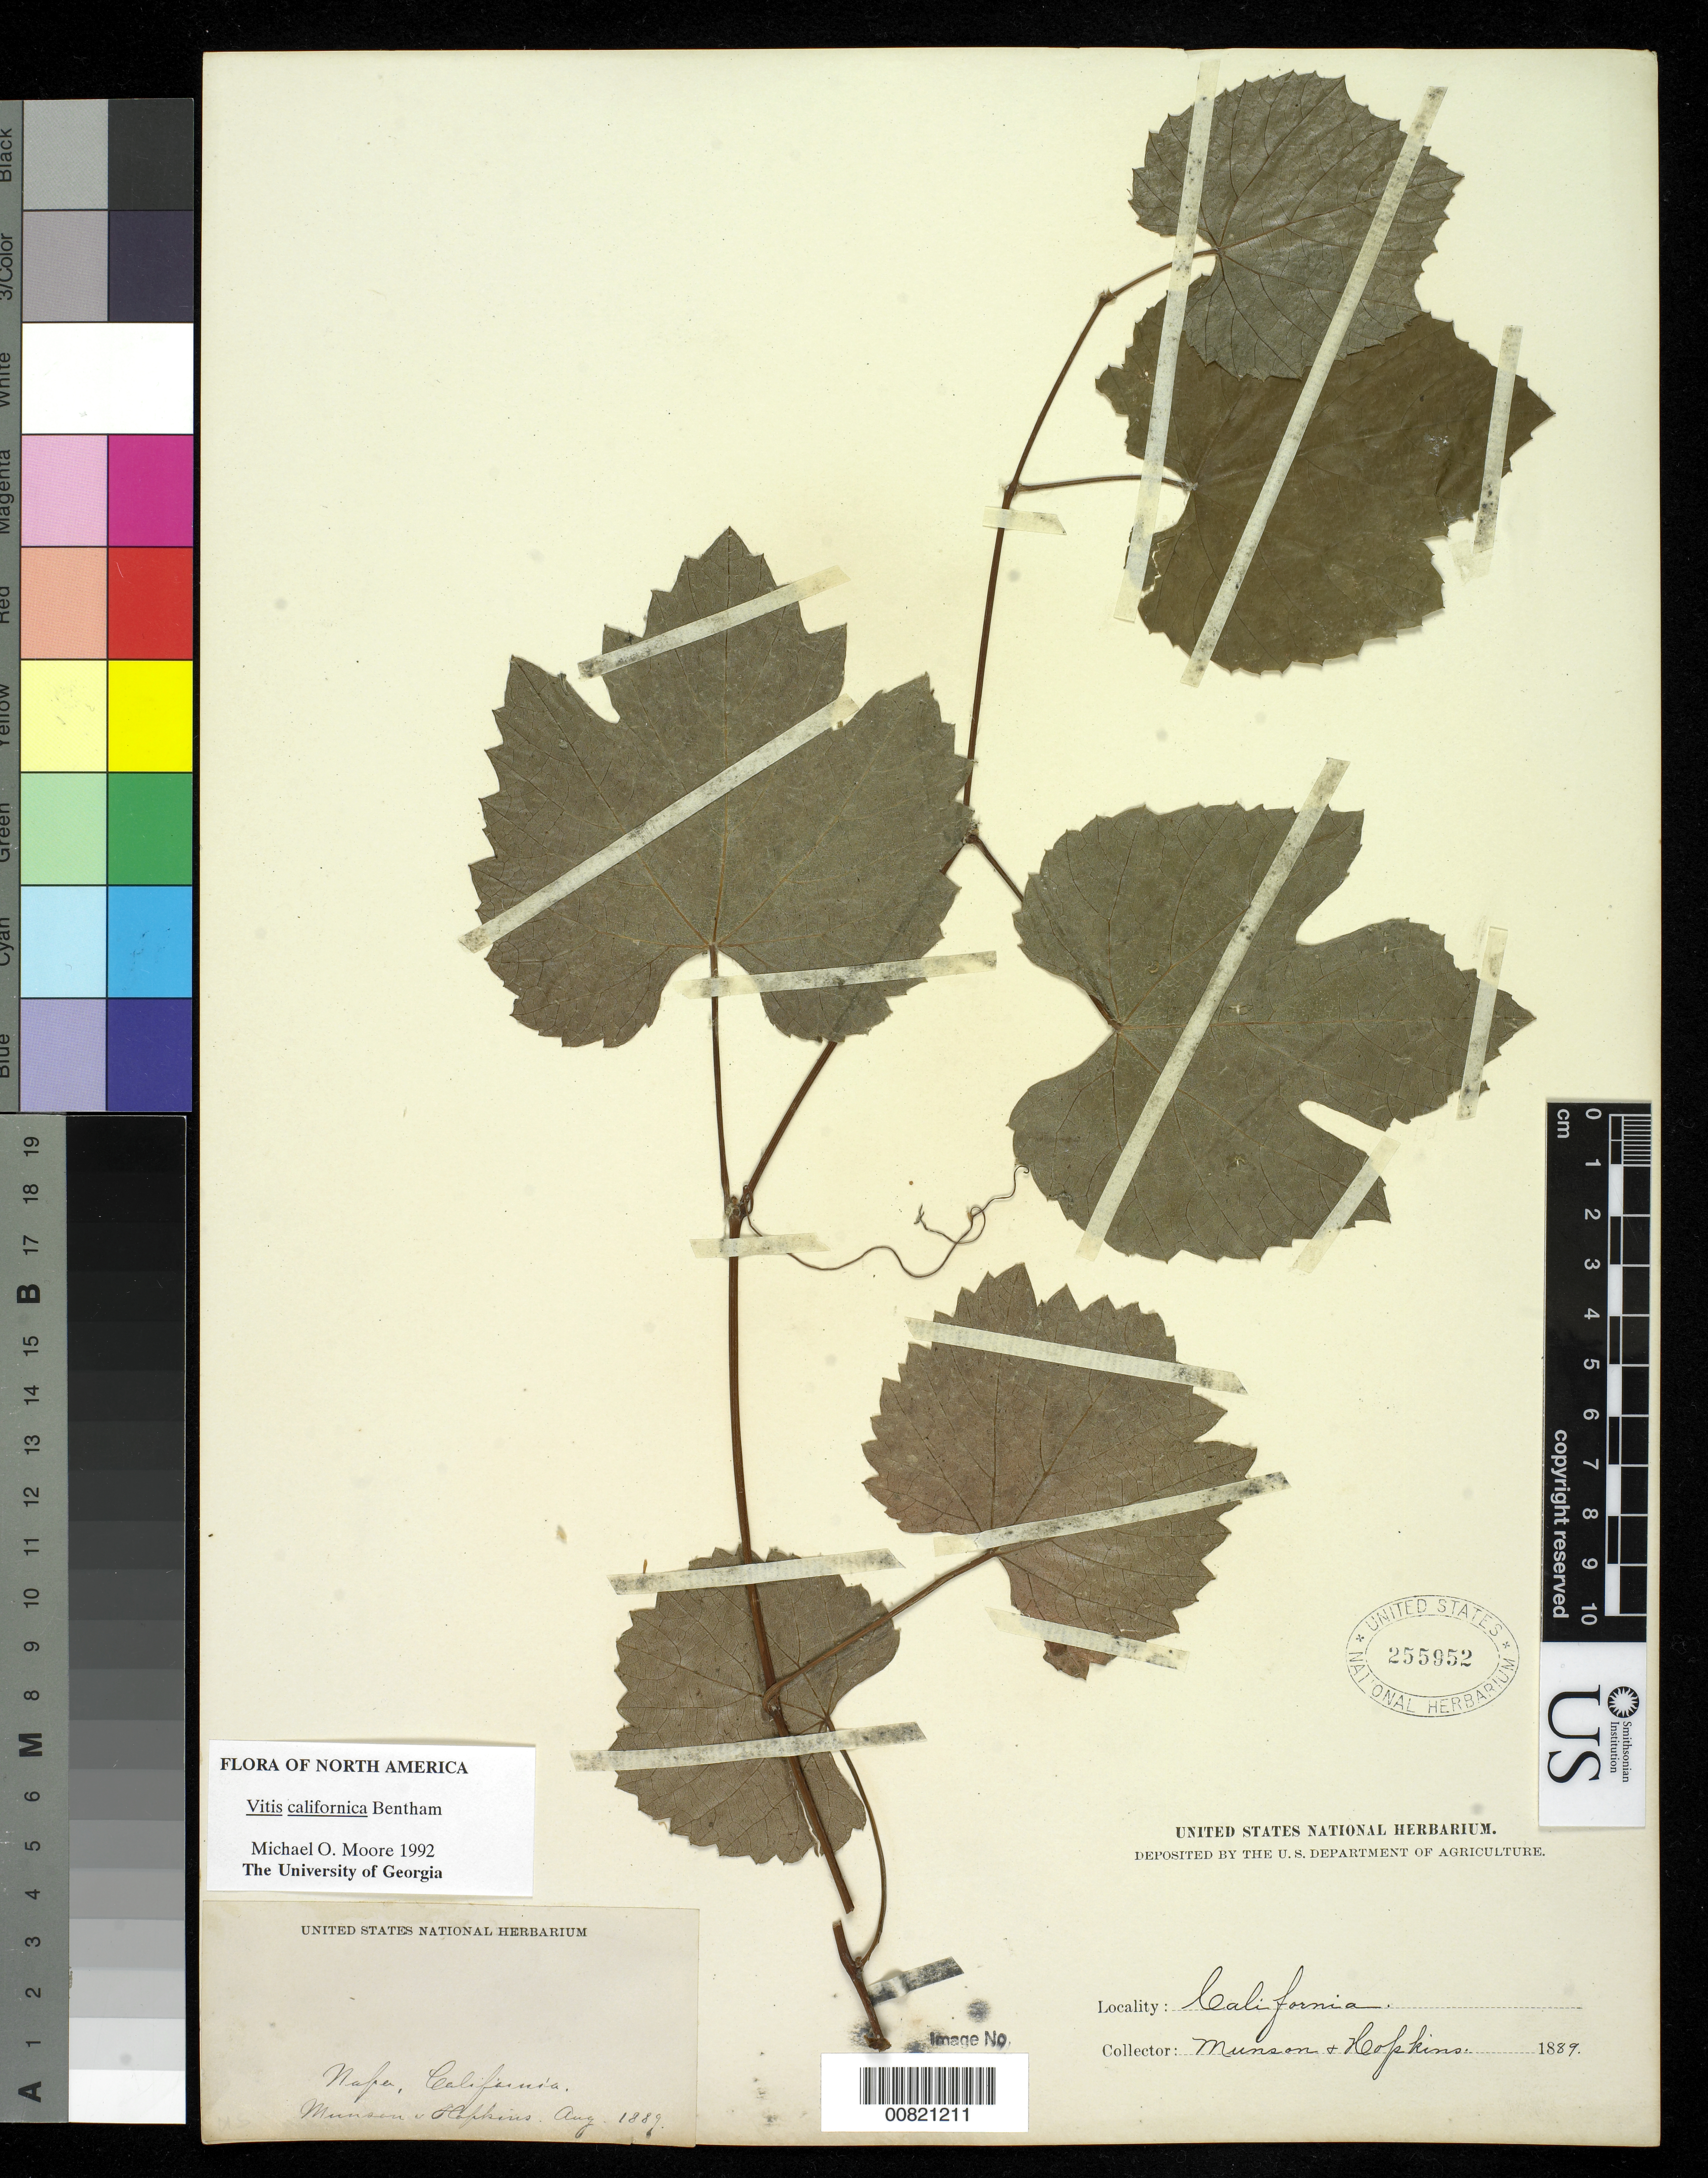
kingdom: Plantae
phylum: Tracheophyta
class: Magnoliopsida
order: Vitales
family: Vitaceae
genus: Vitis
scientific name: Vitis californica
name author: Benth.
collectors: T. V. Munson & -. Hopkins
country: United States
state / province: California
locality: Napa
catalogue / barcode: US 255952